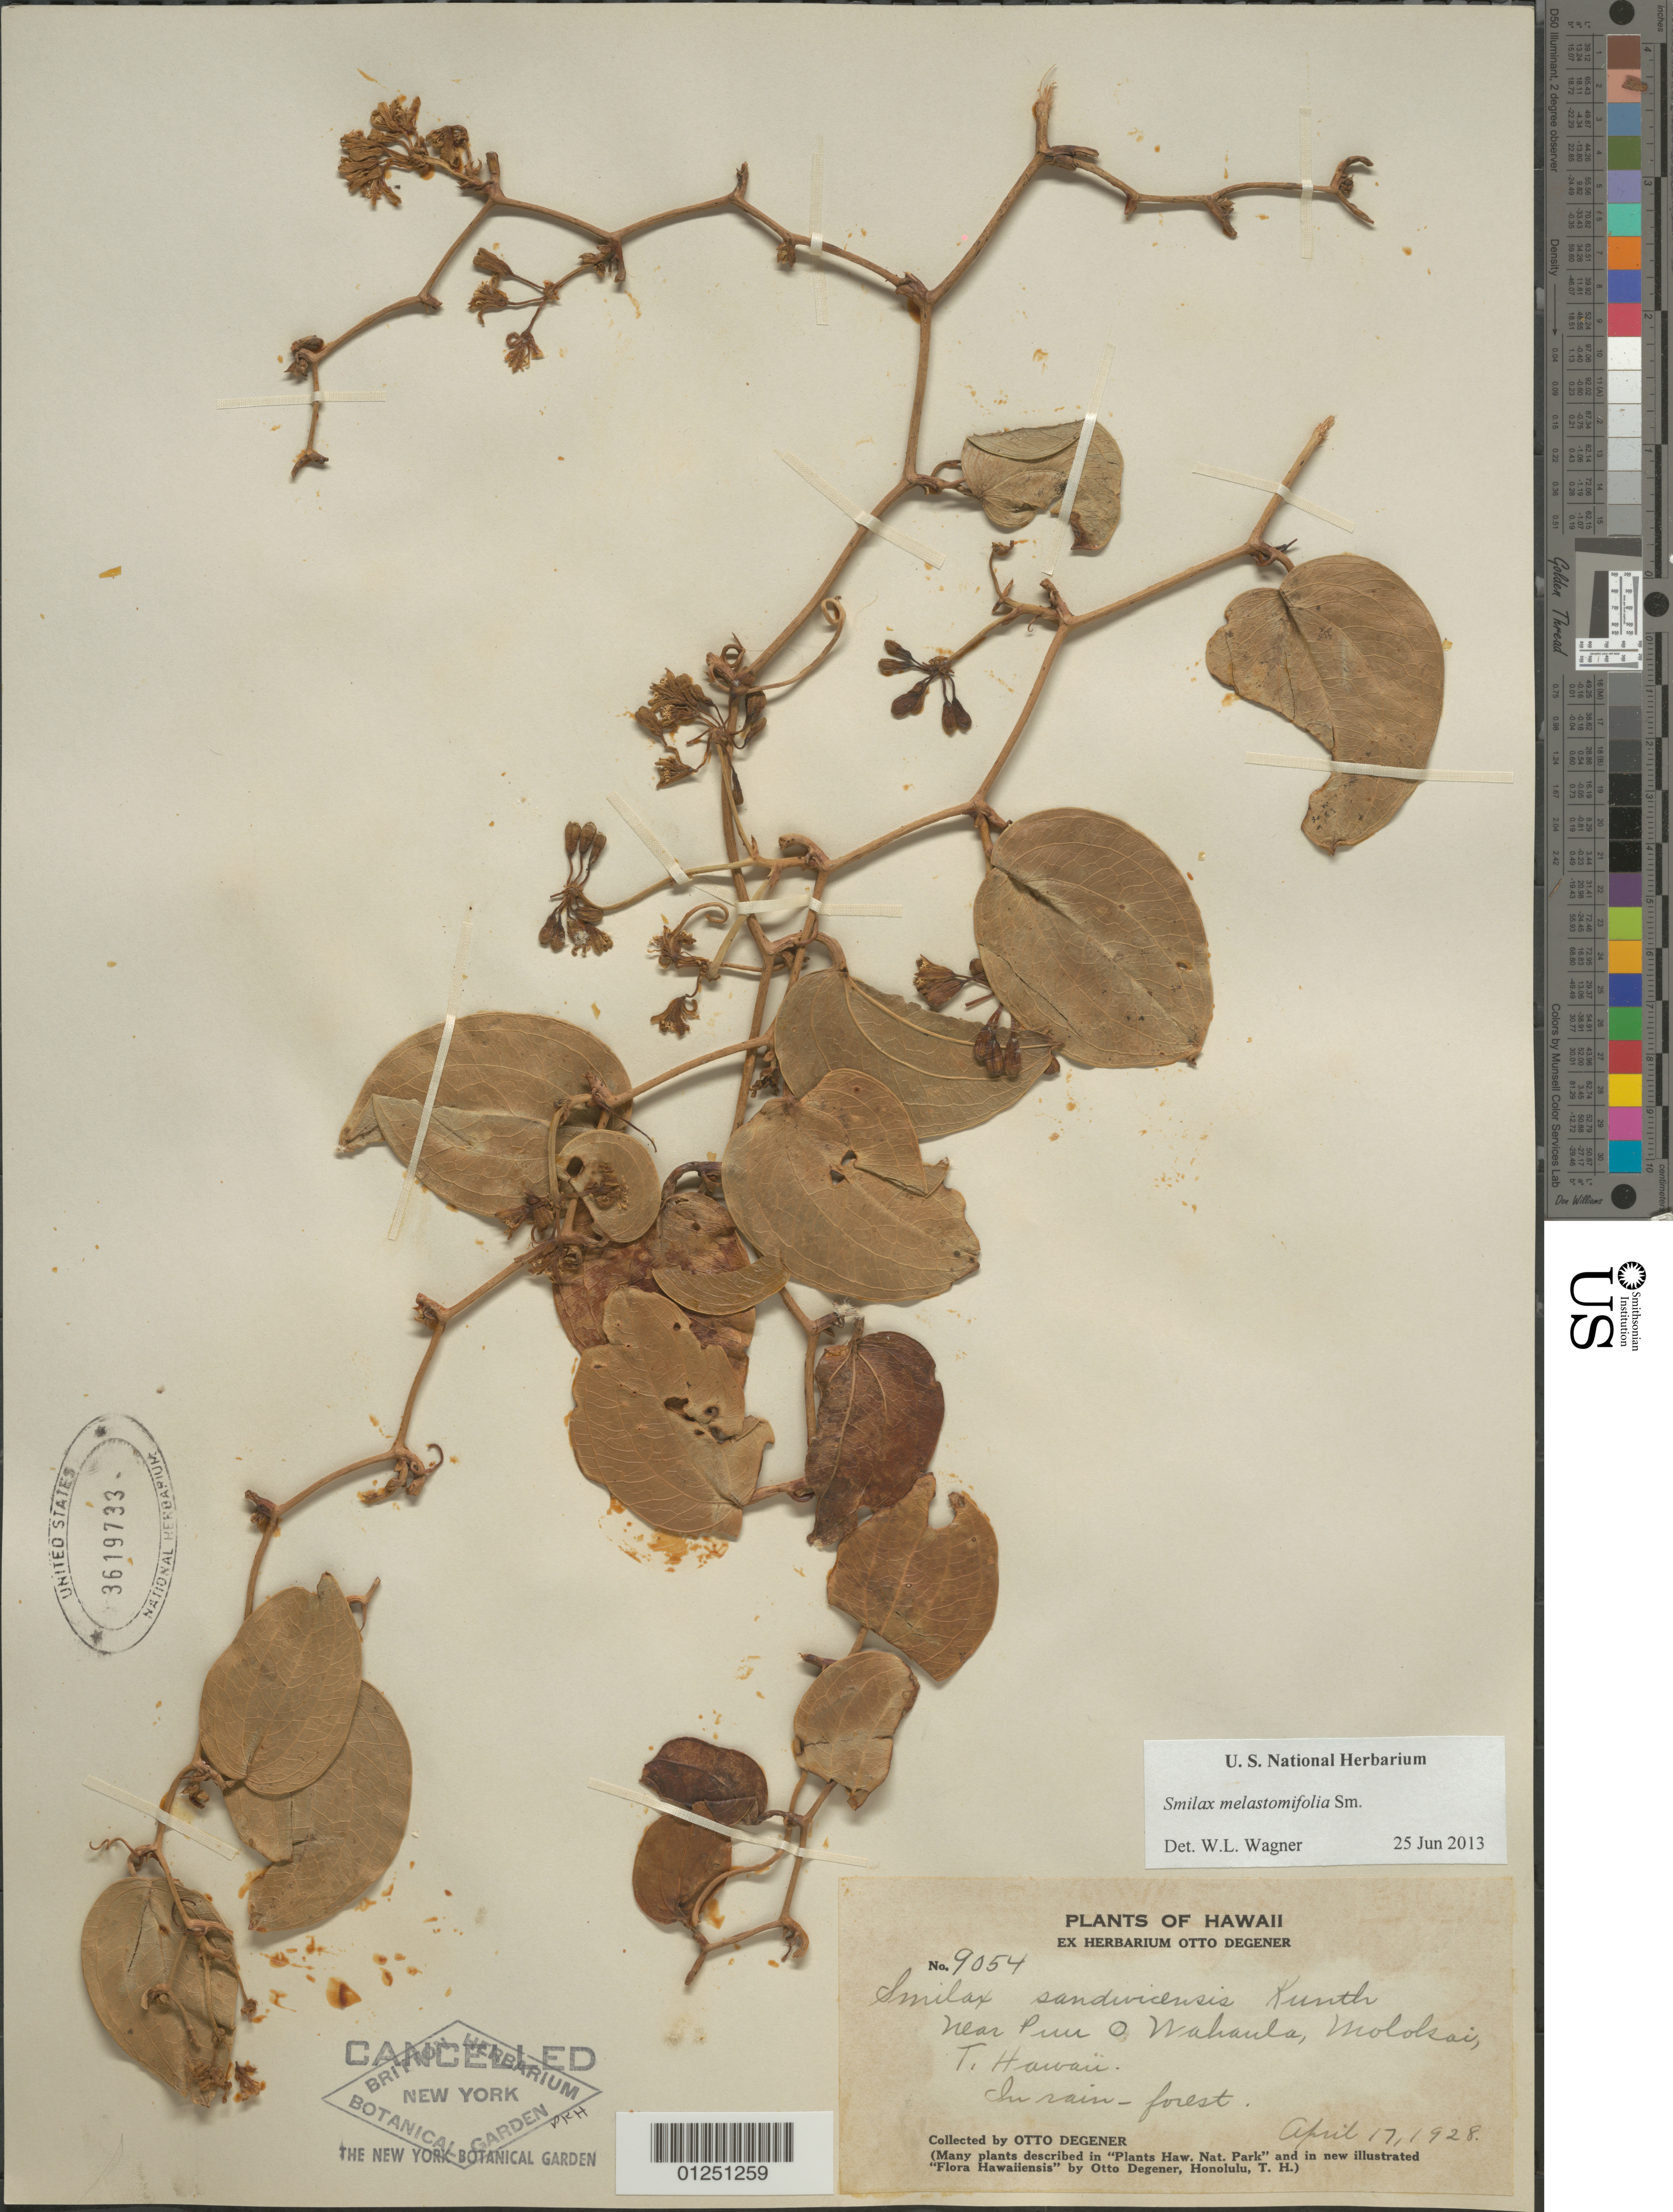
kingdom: Plantae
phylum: Tracheophyta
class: Liliopsida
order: Liliales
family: Smilacaceae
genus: Smilax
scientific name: Smilax melastomifolia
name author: Sm.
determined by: Wagner, W. L., (BOT), Smithsonian Institution - National Museum of Natural History (UNITED STATES)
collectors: O. Degener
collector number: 9054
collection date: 1928-04-17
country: United States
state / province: Hawaii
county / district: Maui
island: Moloka'i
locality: Near Puu O Wahaula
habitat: Rainforest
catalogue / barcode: US 3619733